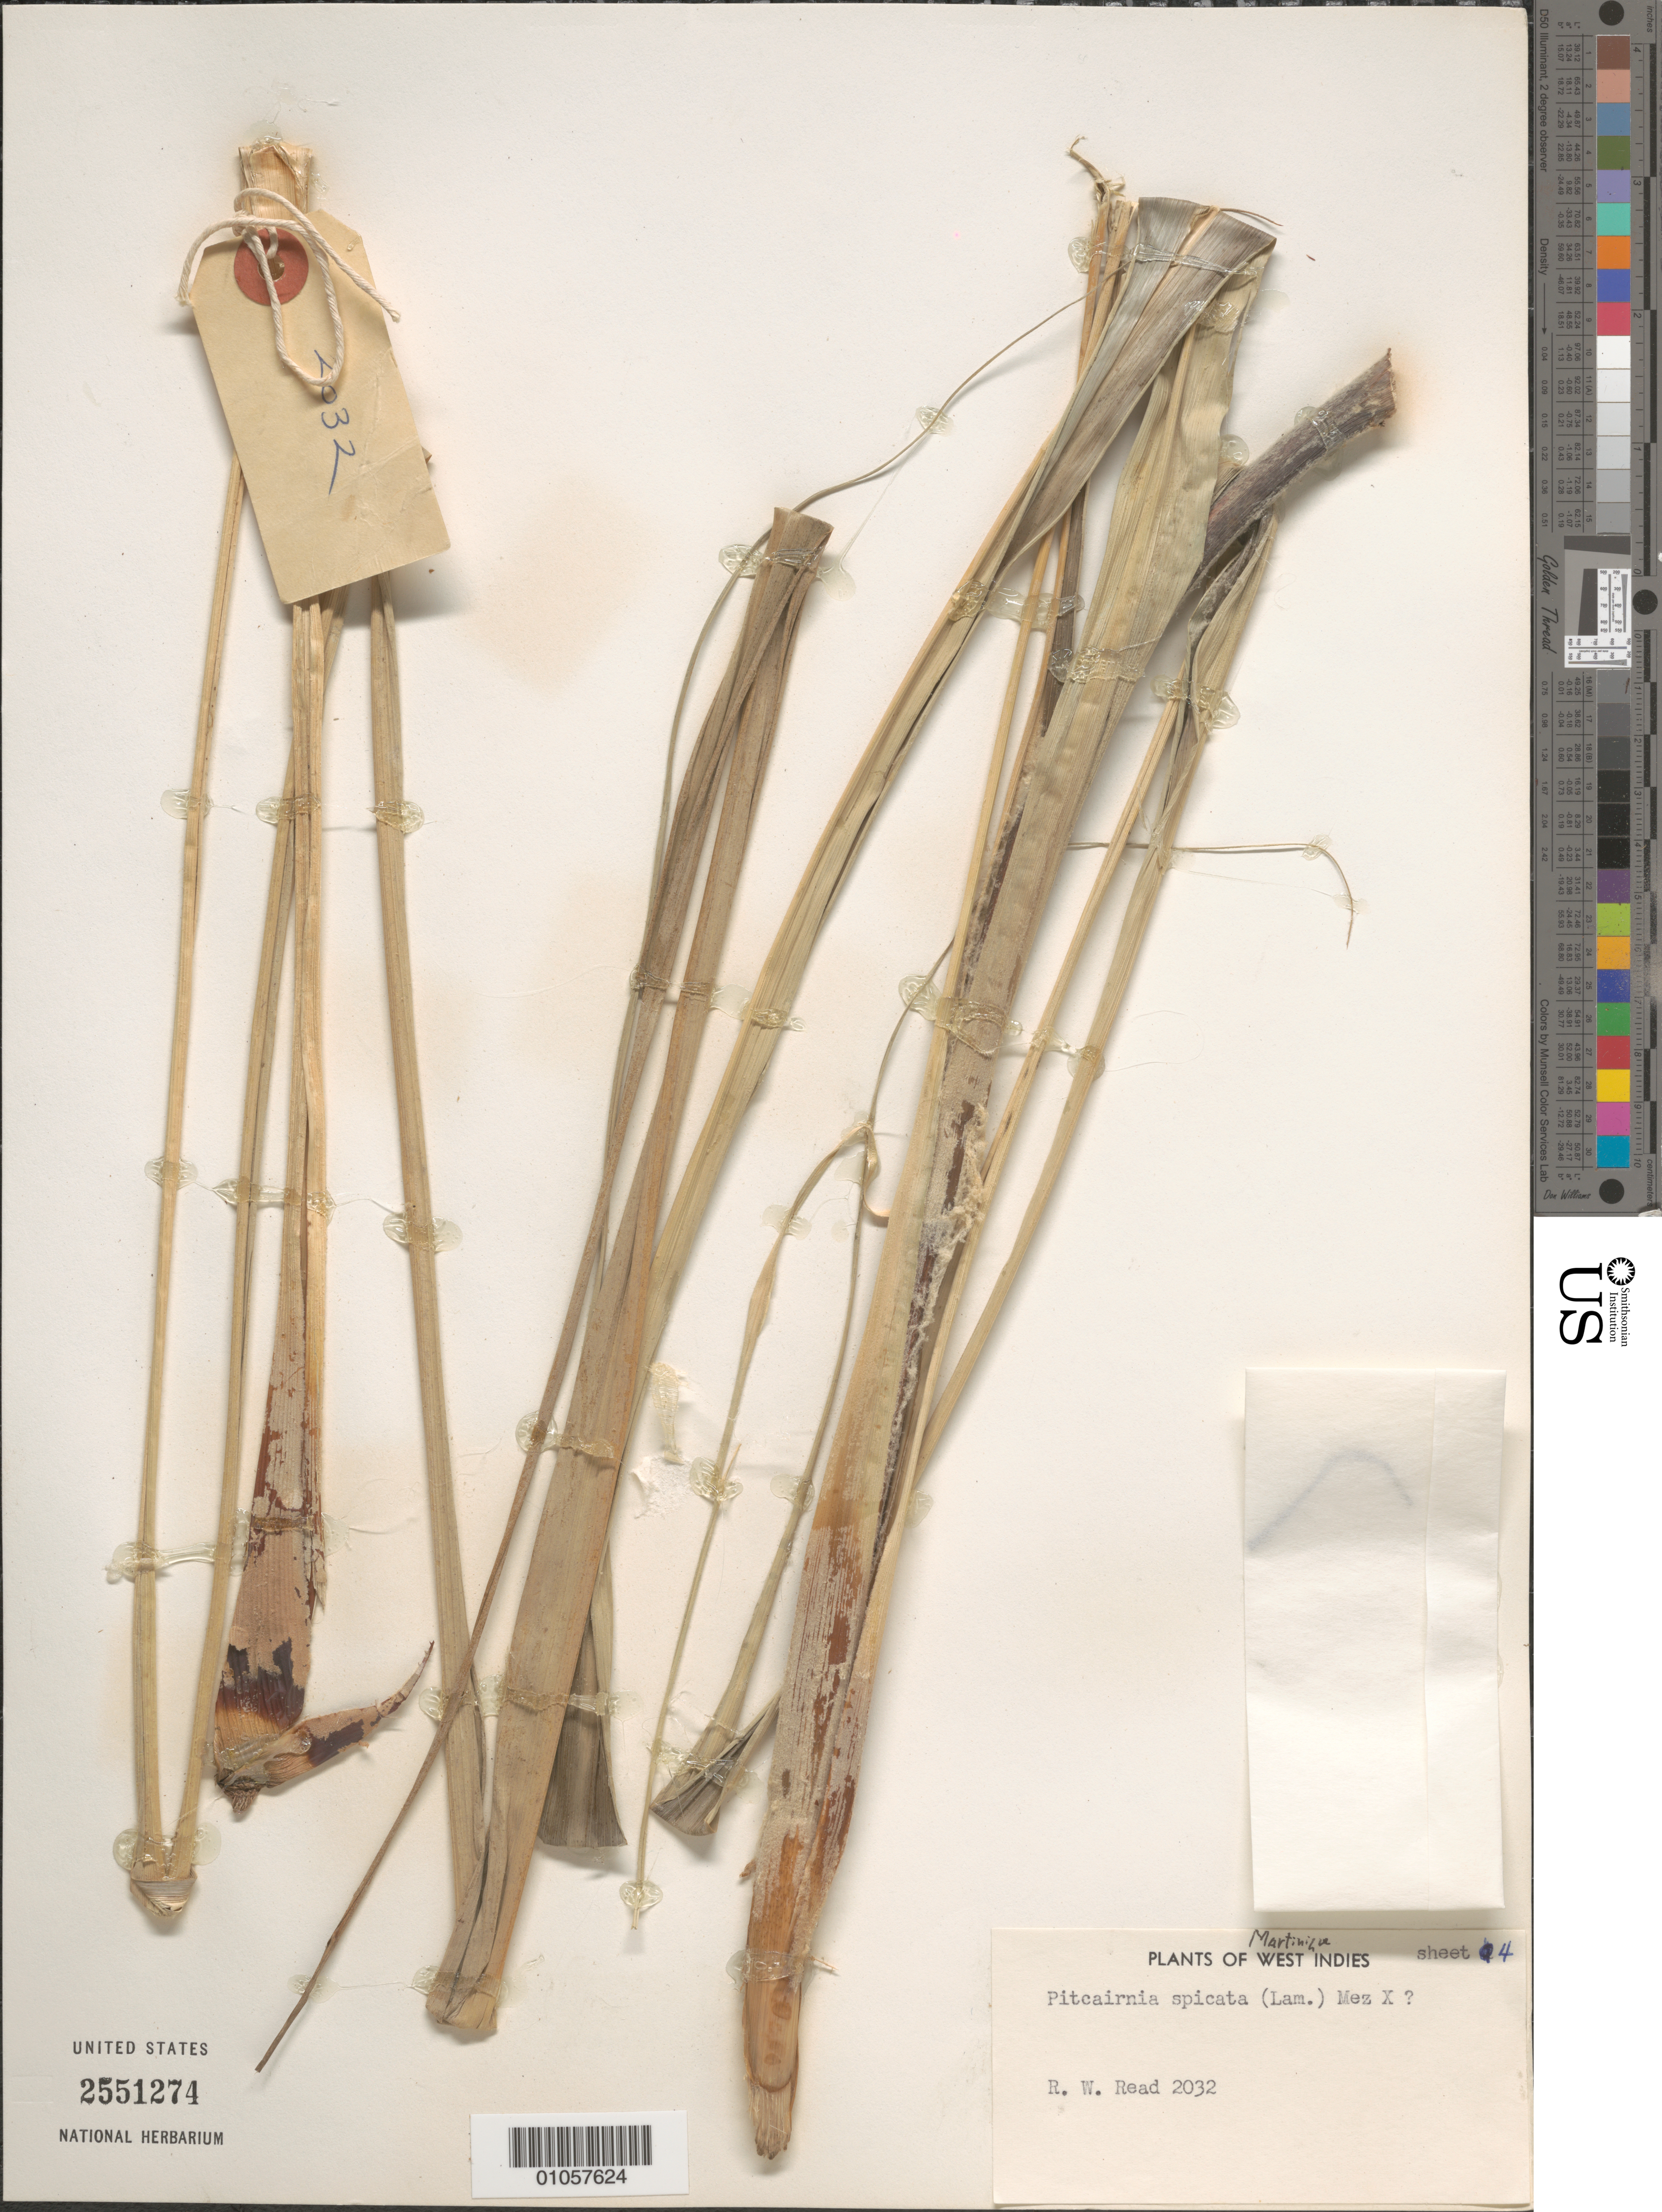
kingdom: Plantae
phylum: Tracheophyta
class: Liliopsida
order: Poales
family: Bromeliaceae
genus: Pitcairnia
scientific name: Pitcairnia spicata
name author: (Lam.) Mez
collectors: R. W. Read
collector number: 2032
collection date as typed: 22 May 1968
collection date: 1968-05-22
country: Martinique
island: Martinique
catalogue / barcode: US 2551274